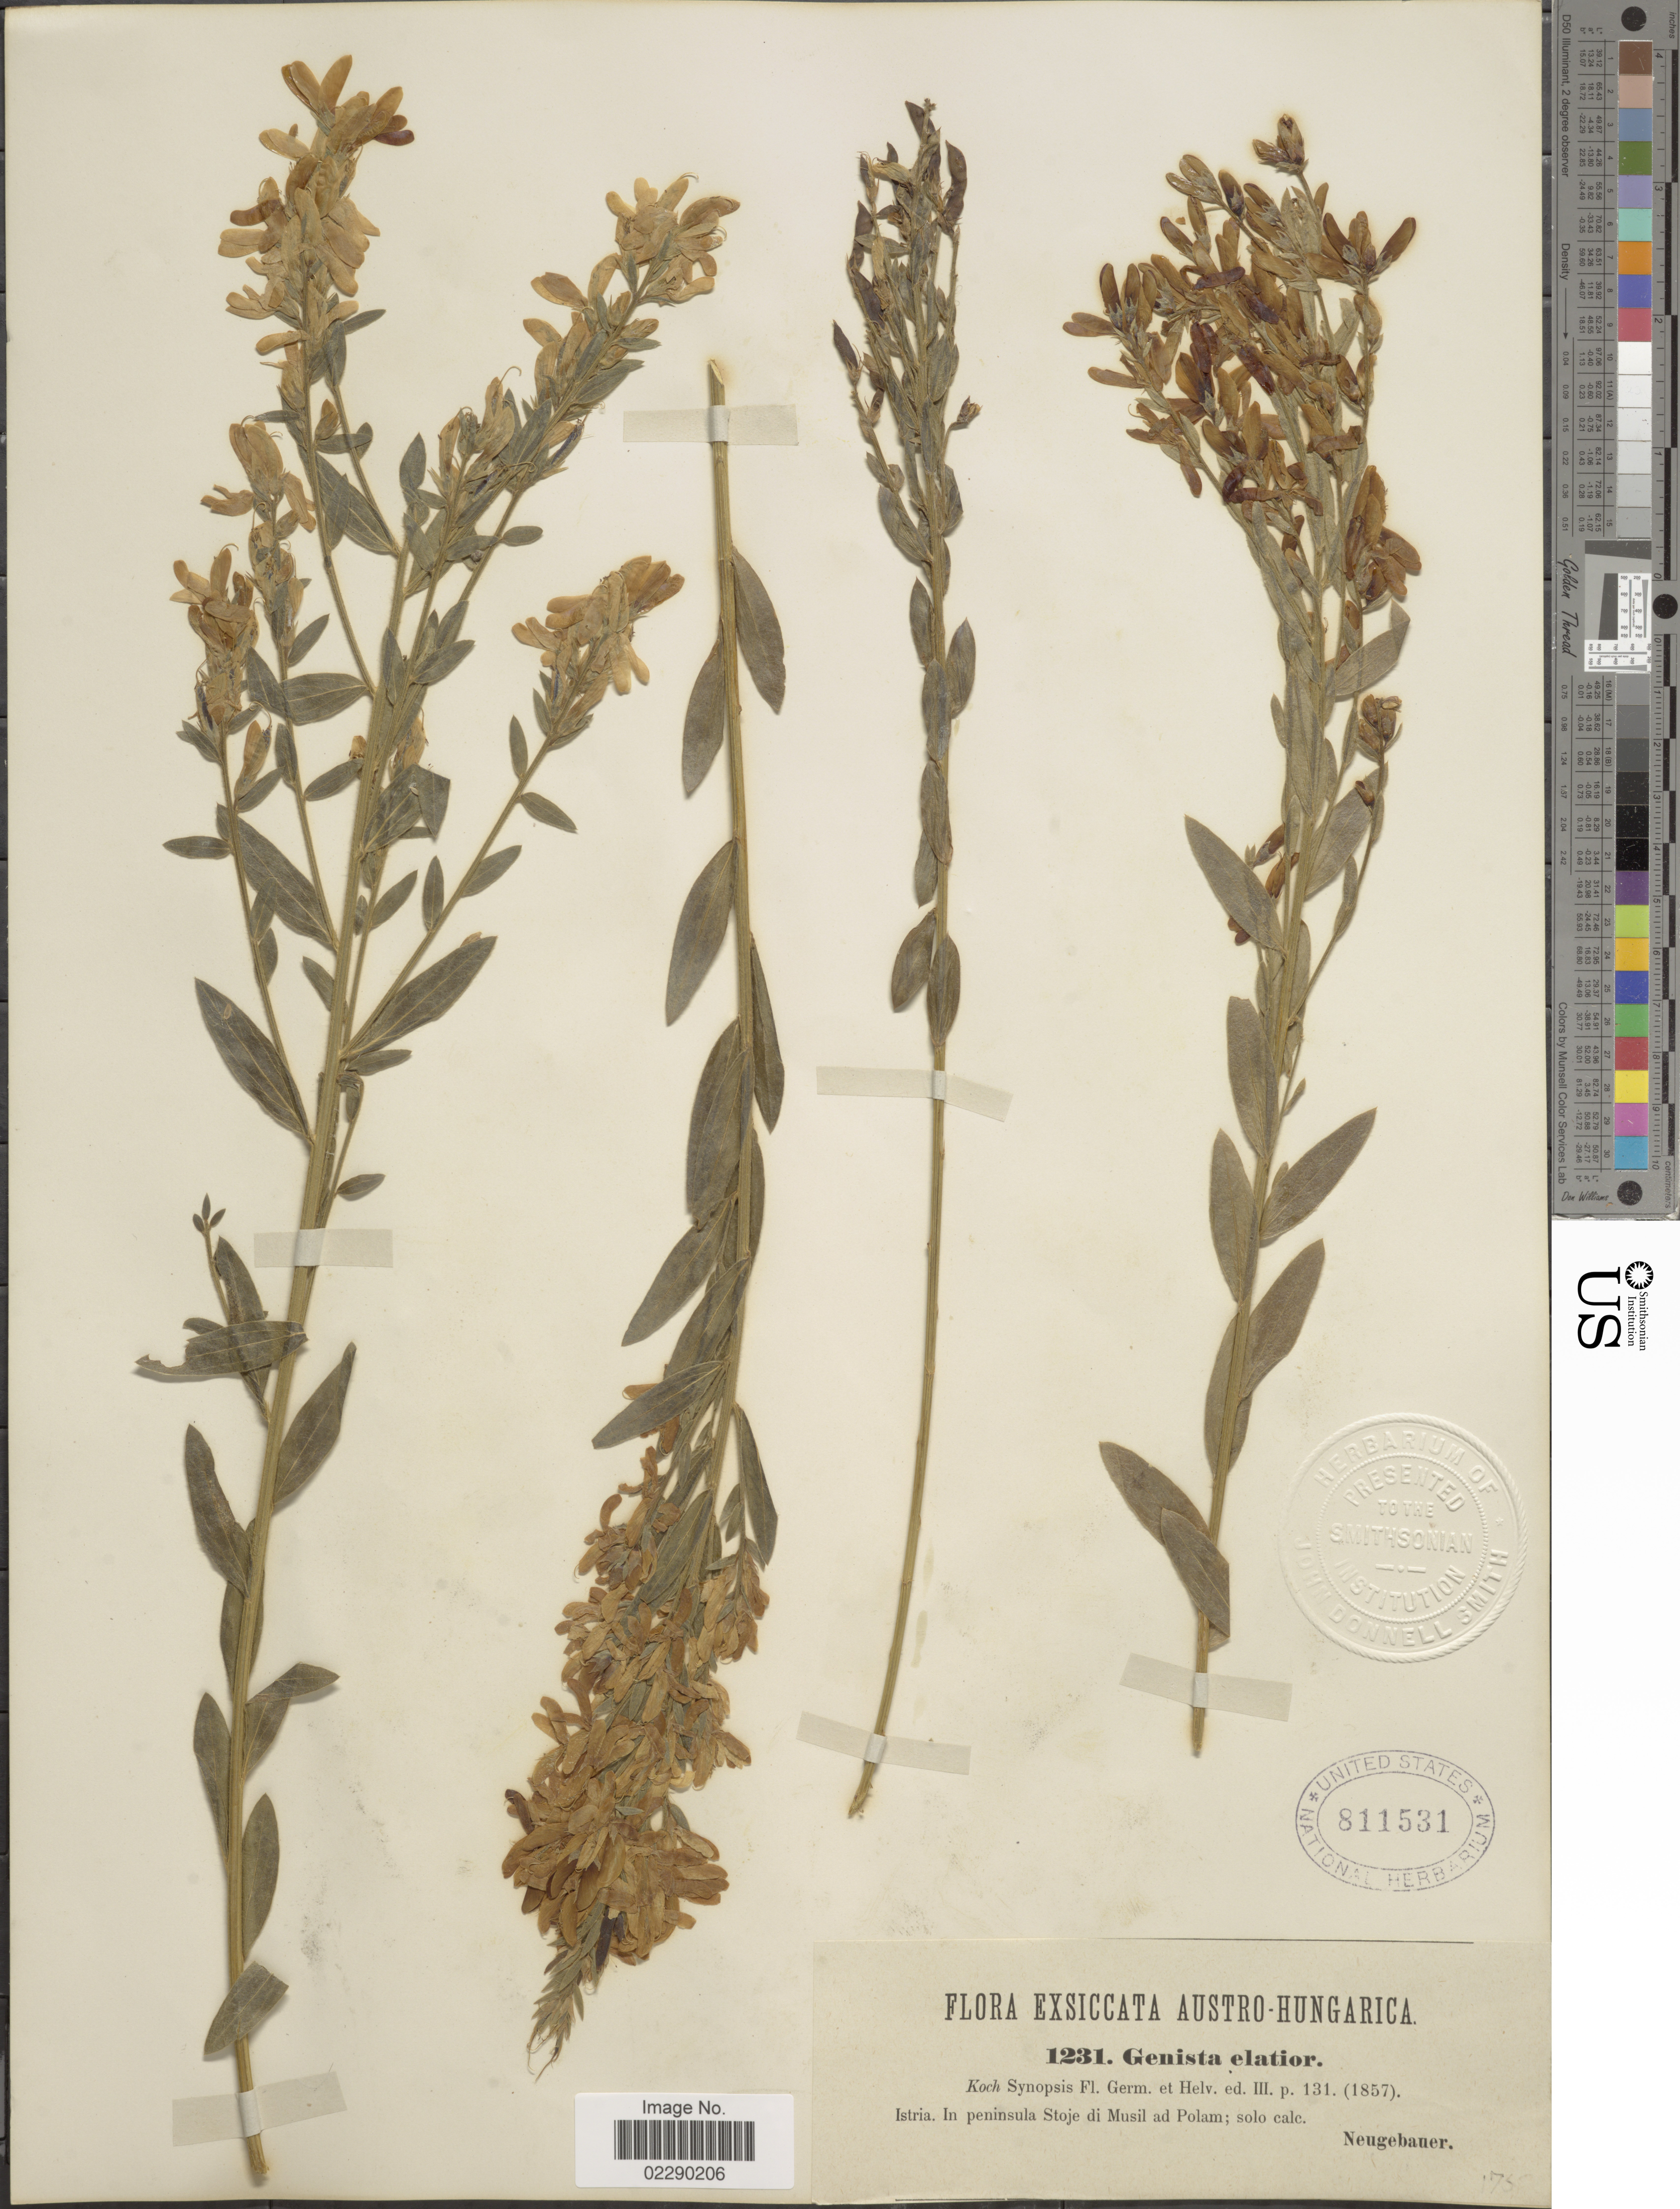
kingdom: Plantae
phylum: Tracheophyta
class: Magnoliopsida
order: Fabales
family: Fabaceae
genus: Genista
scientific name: Genista elatior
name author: Koch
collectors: Neugebauer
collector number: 1231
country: Croatia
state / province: Istria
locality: Austro-Hungarica, peninsula Stoje di Musil ad Polam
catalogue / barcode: US 811531